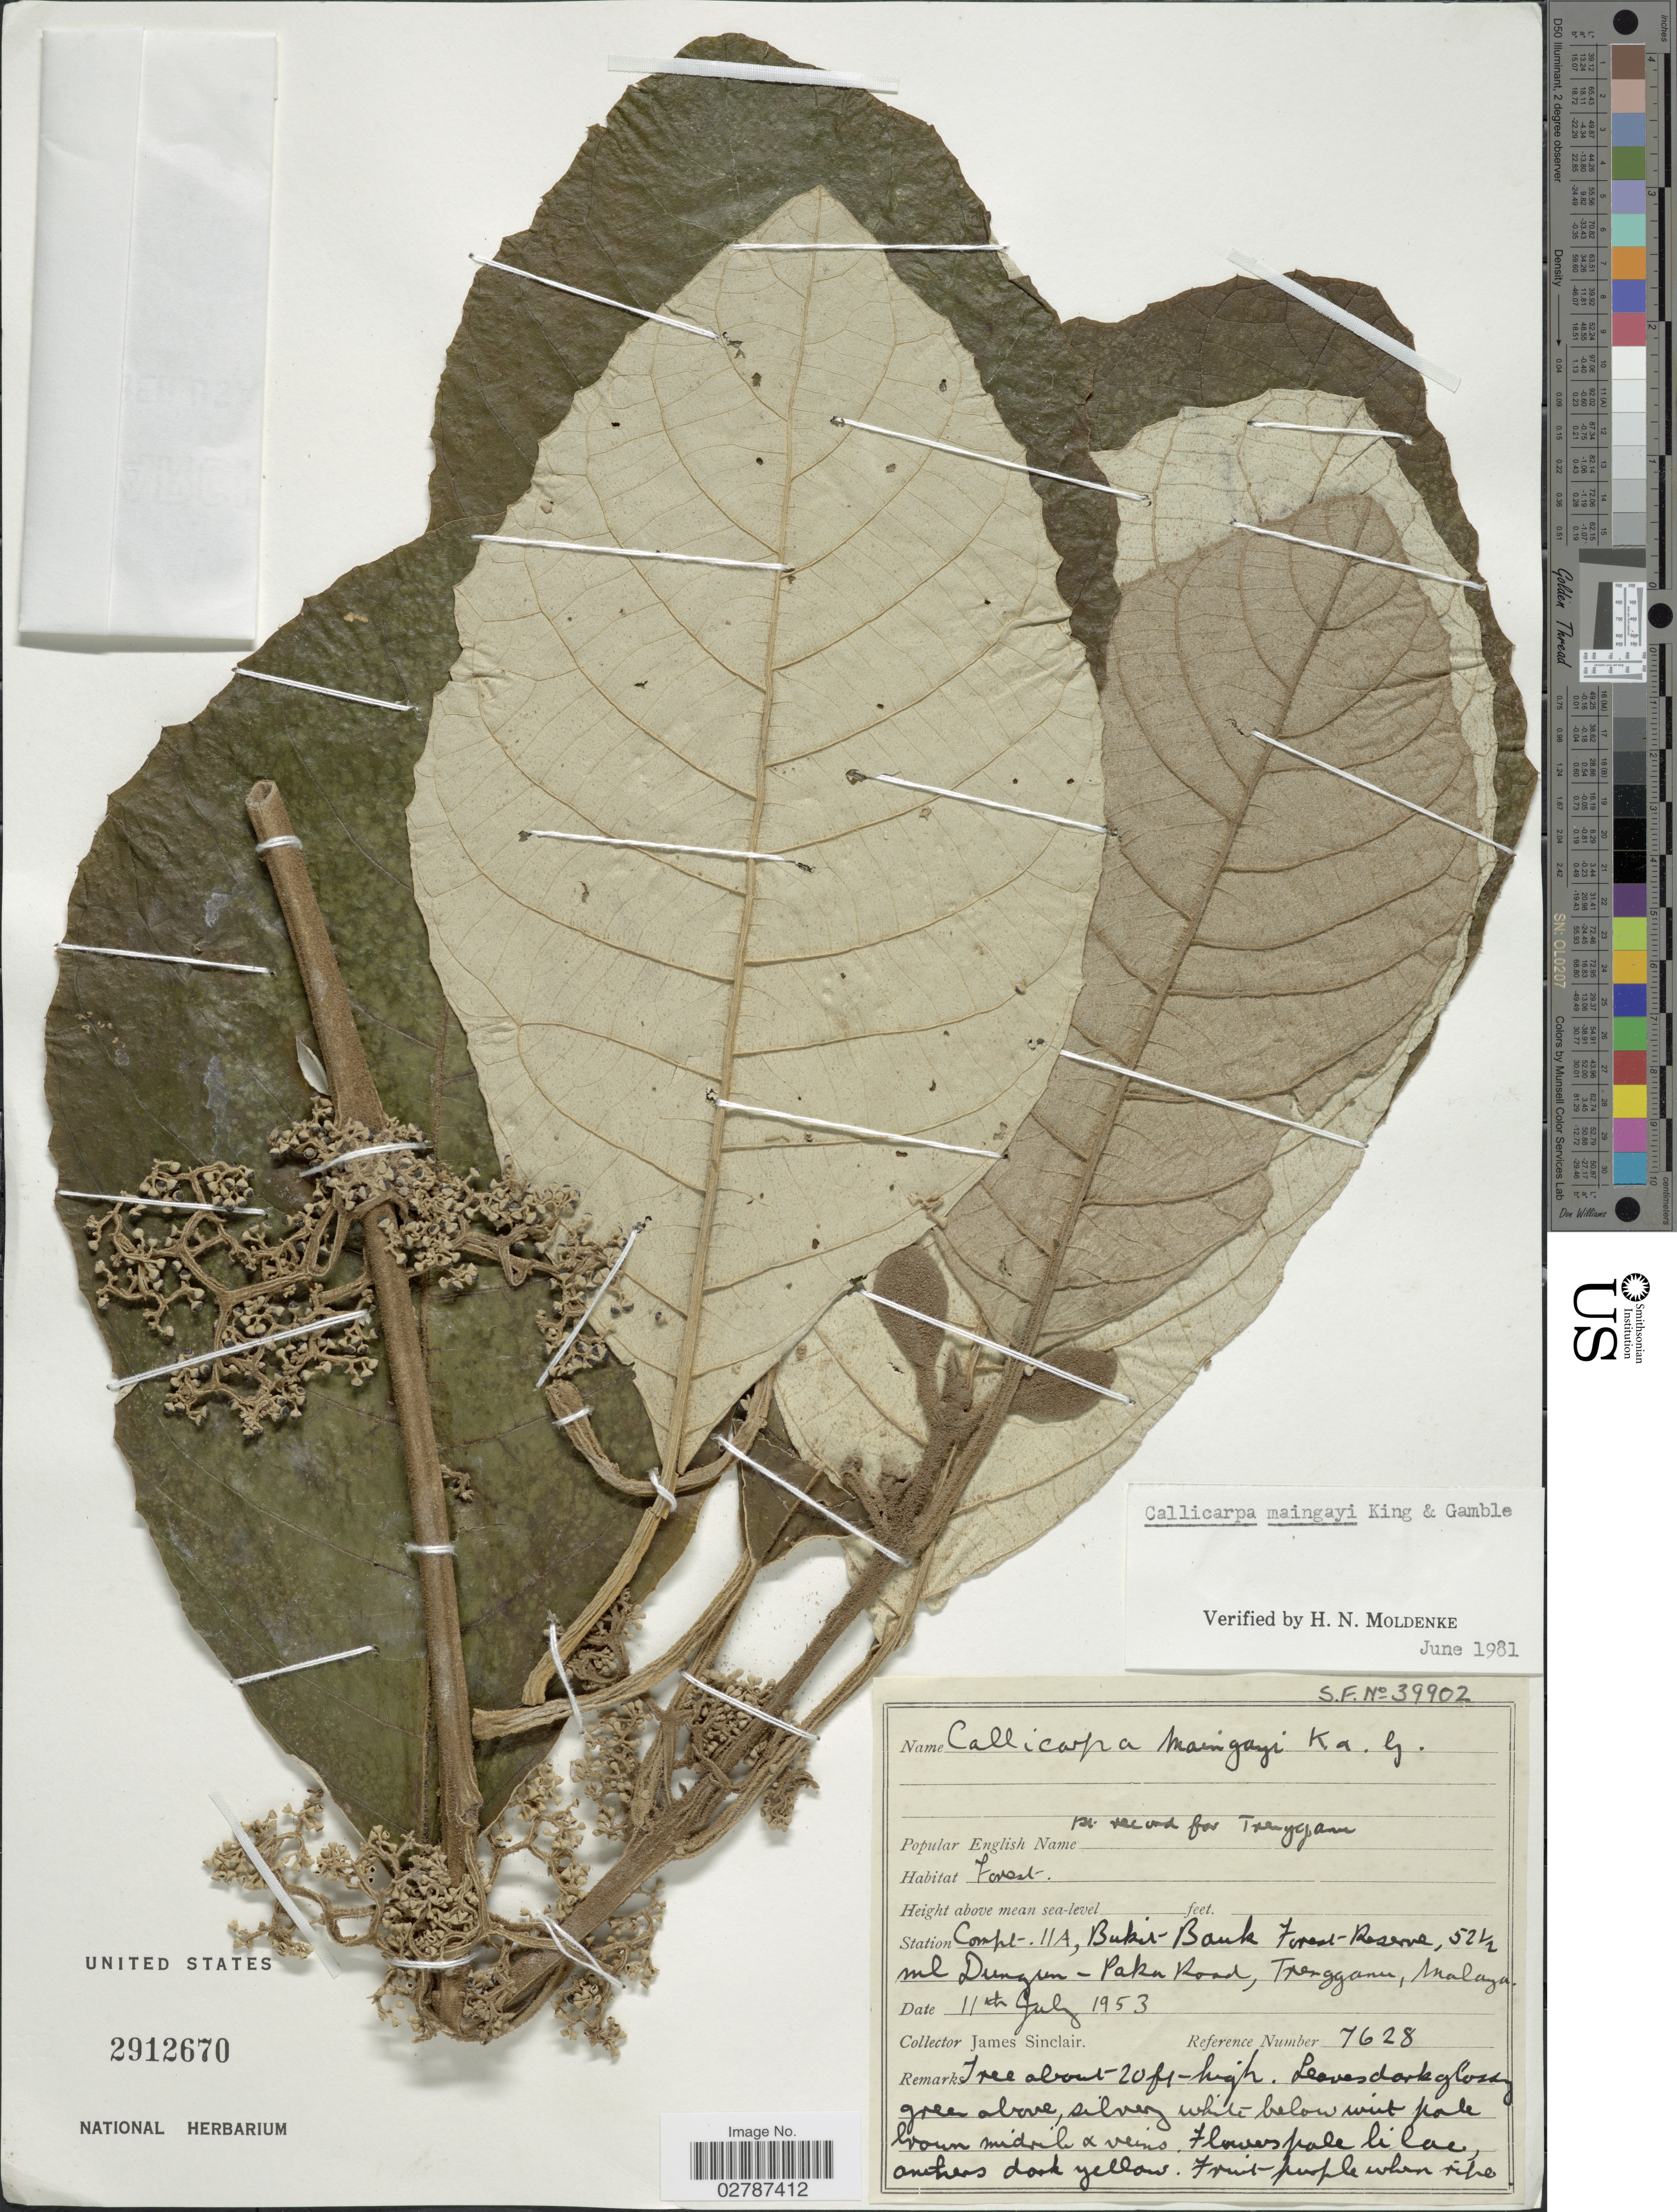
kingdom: Plantae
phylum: Tracheophyta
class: Magnoliopsida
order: Lamiales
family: Lamiaceae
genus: Callicarpa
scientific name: Callicarpa maingayi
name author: King & Gamble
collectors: J. Sinclair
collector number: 7628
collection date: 1953-07-11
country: Malaysia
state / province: Terengganu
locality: Compt. 11A, Buki-Bank Forest-Reserve, 52 ½ ml Dungun-Paka Road, Trengganu, Malaya.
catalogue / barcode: US 2912670